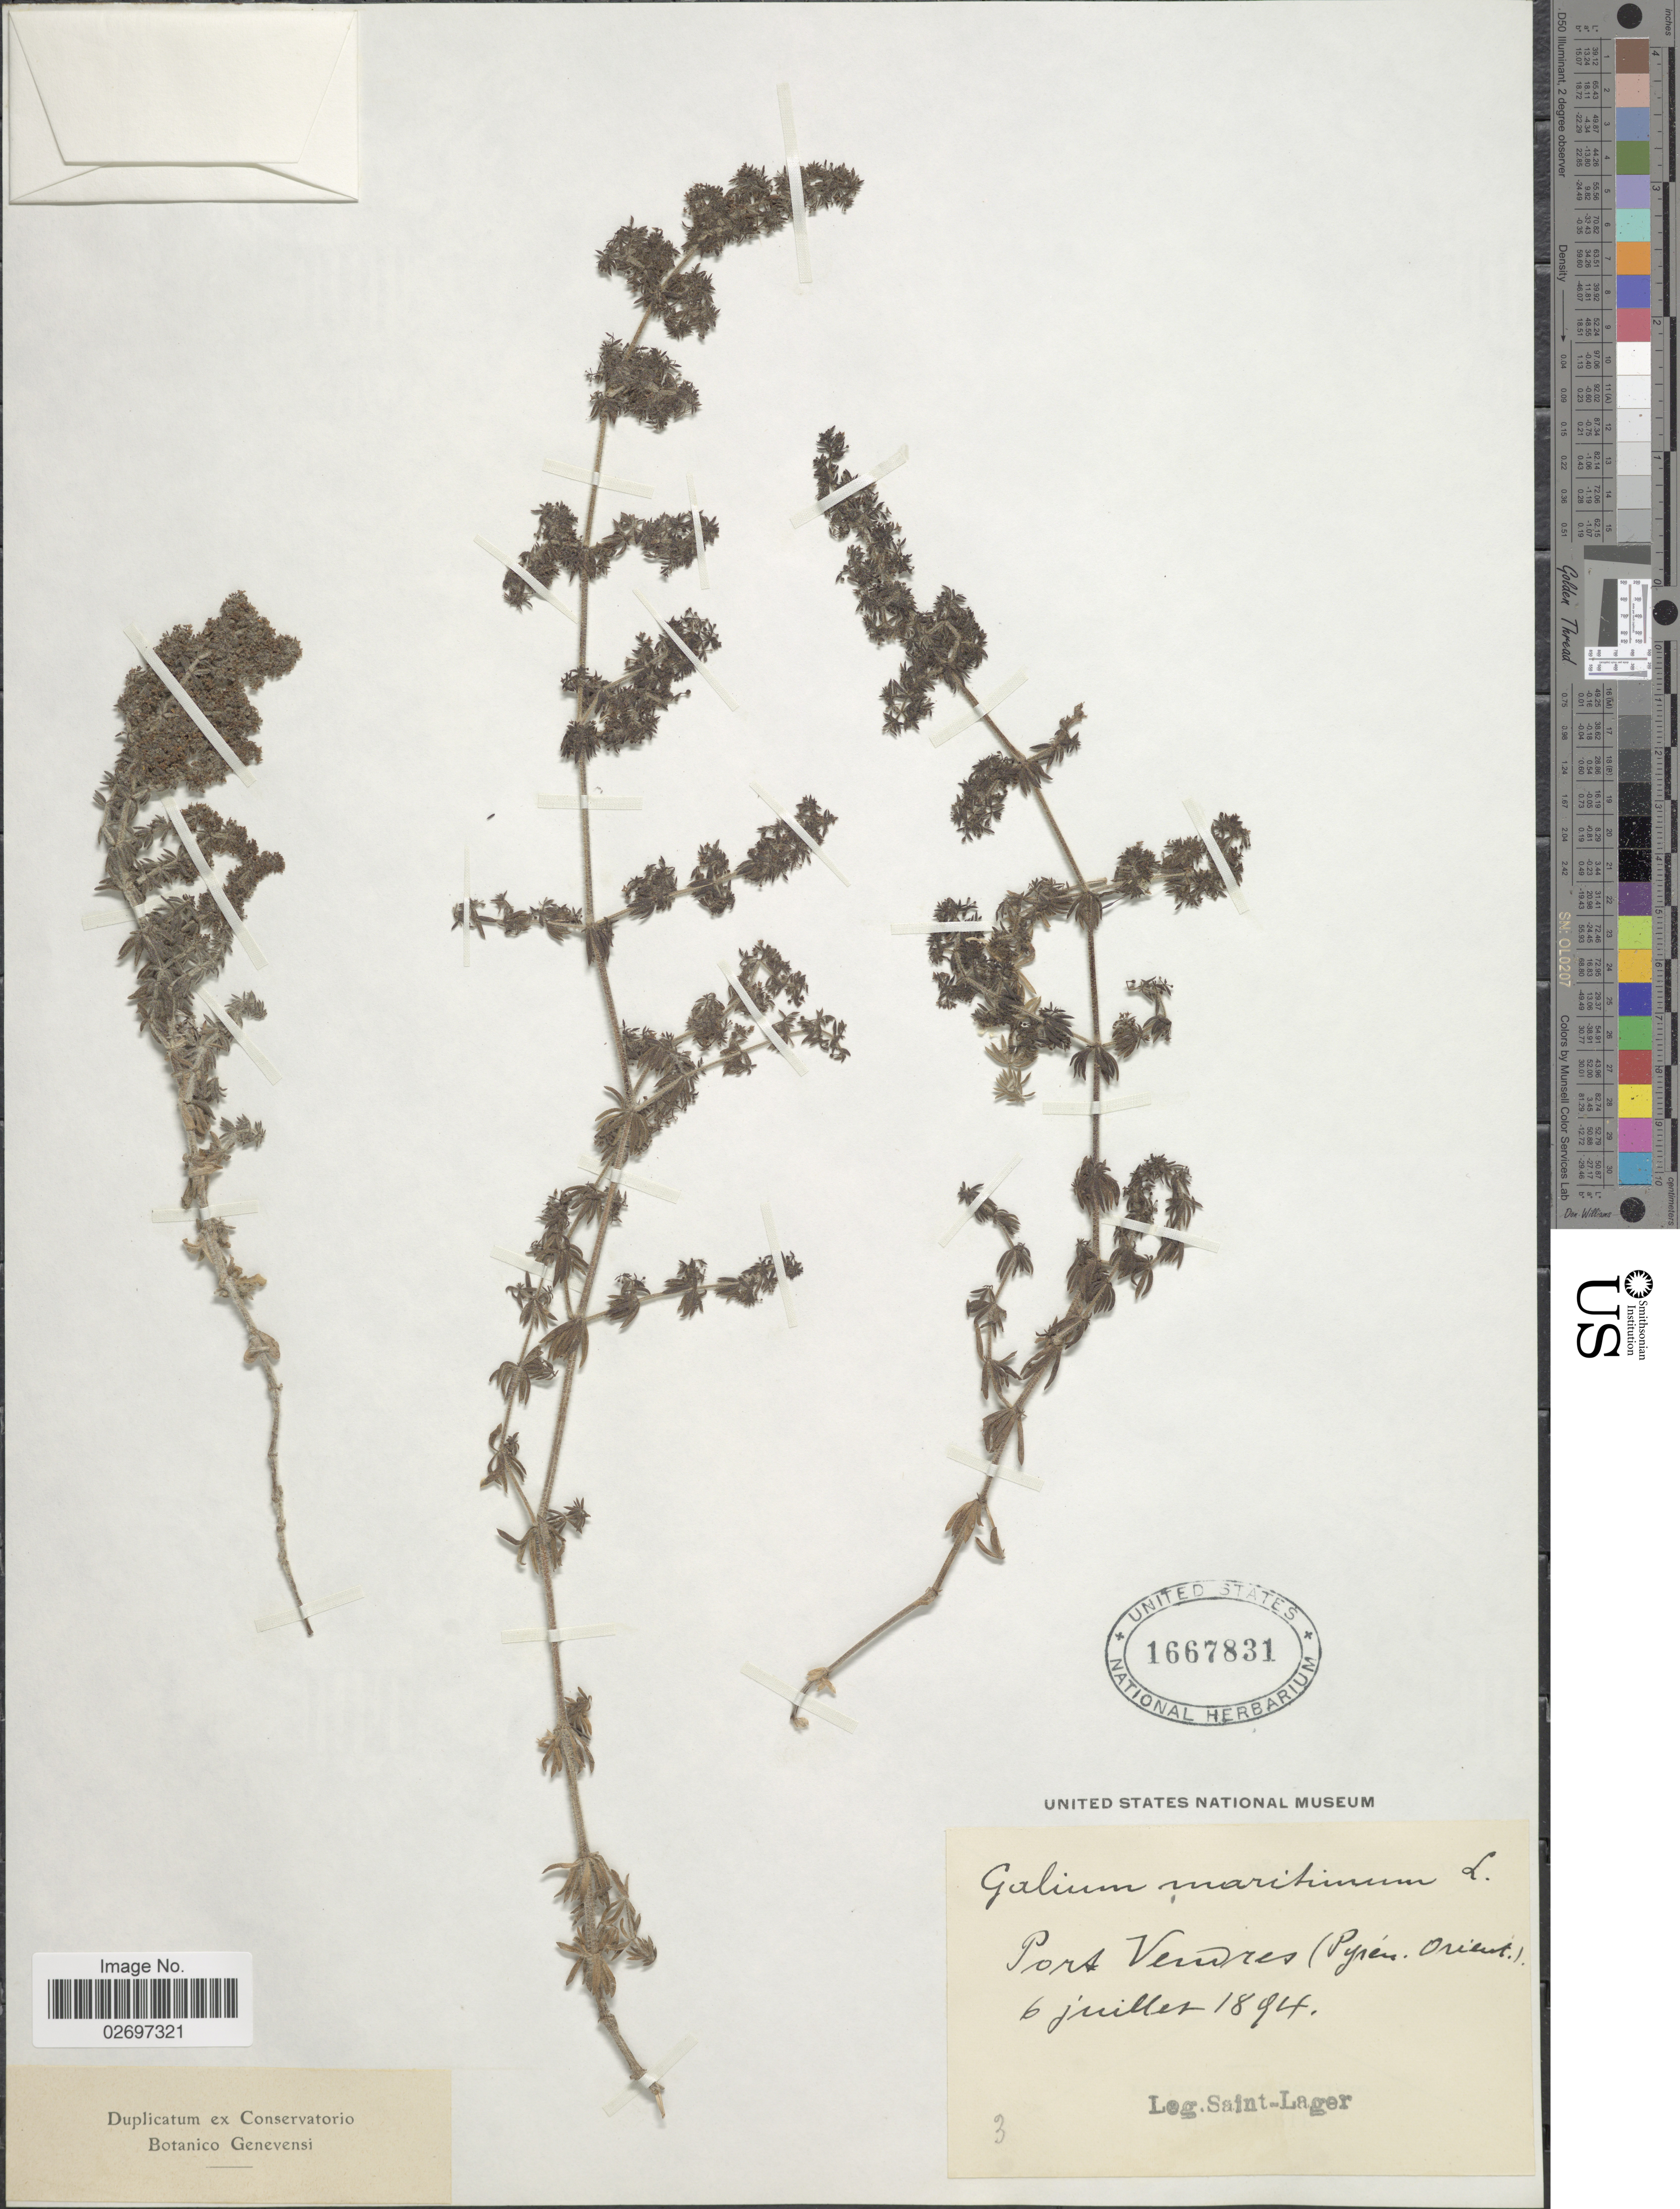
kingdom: Plantae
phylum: Tracheophyta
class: Magnoliopsida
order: Gentianales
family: Rubiaceae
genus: Galium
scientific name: Galium maritimum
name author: L.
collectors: Saint-Lager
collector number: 3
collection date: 1894-07-06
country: France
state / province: Occitanie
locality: Port Vendres (Pyren. Orient)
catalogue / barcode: US 1667831